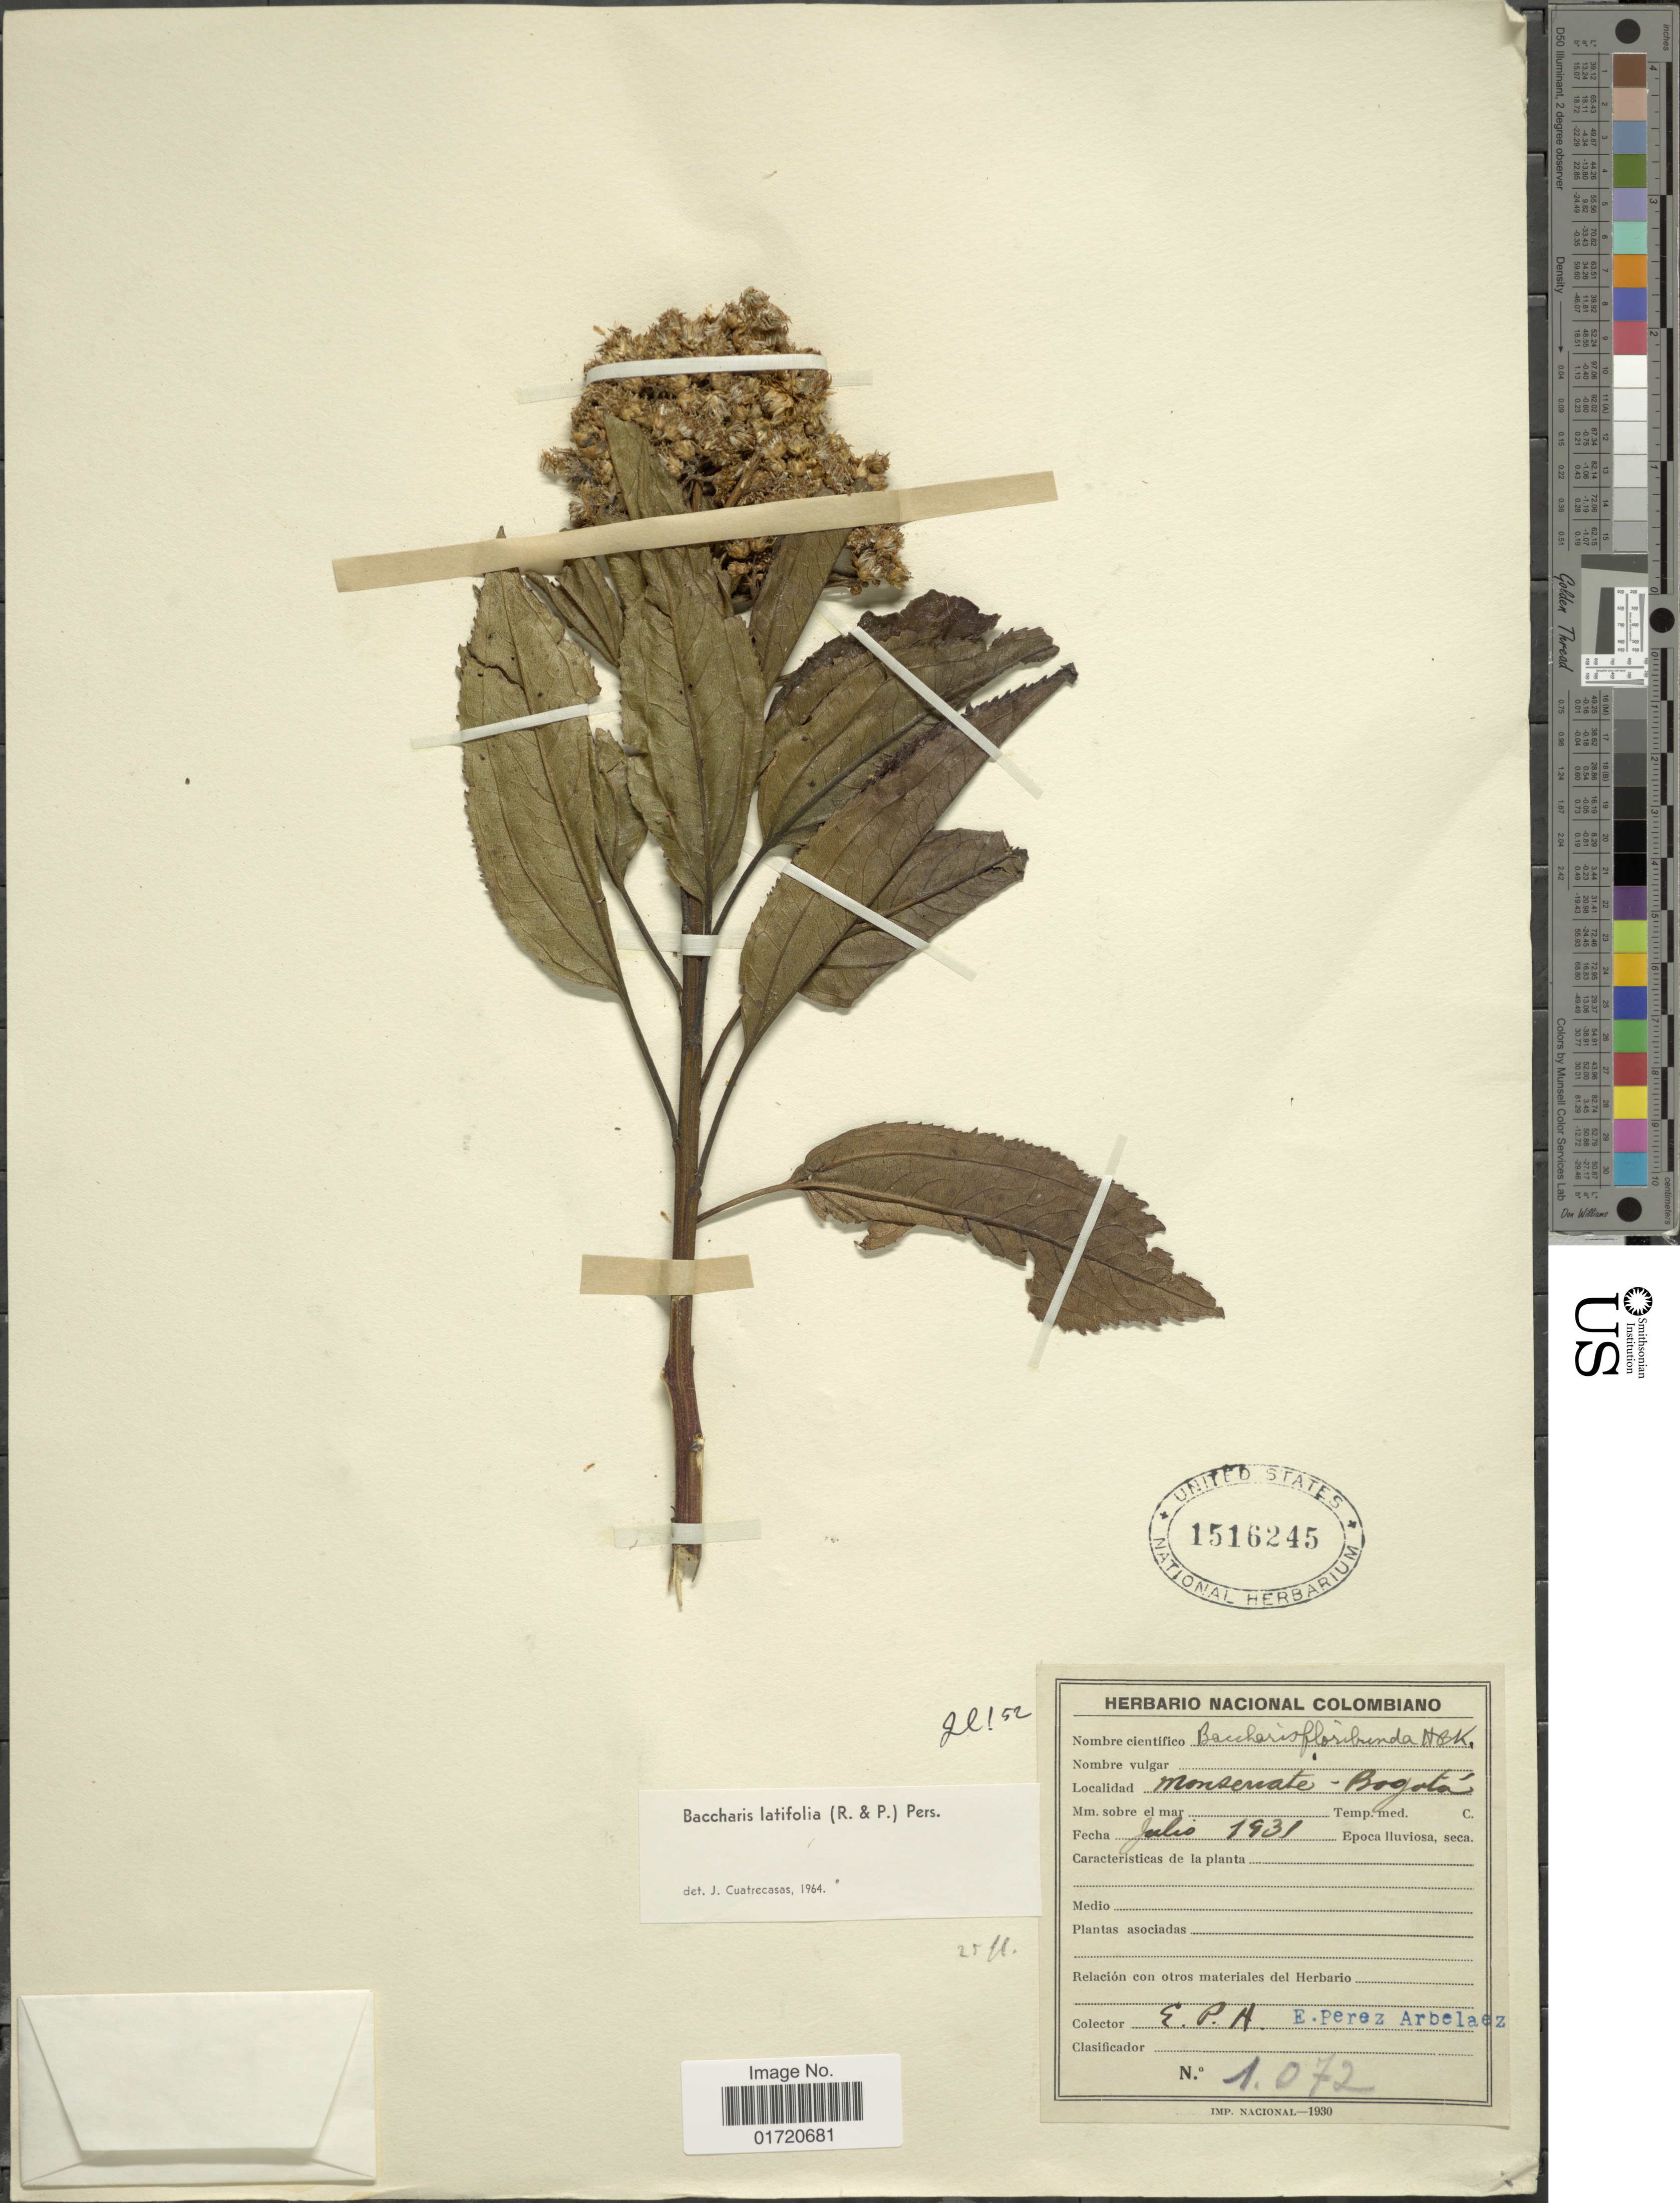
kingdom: Plantae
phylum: Tracheophyta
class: Magnoliopsida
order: Asterales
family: Asteraceae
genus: Baccharis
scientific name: Baccharis latifolia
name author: (Ruiz & Pav.) Pers.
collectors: E. Pérez Arbeláez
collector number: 1072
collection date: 1931-07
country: Colombia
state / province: Bogota D.C.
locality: Monserrate, Bogota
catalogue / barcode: US 1516245